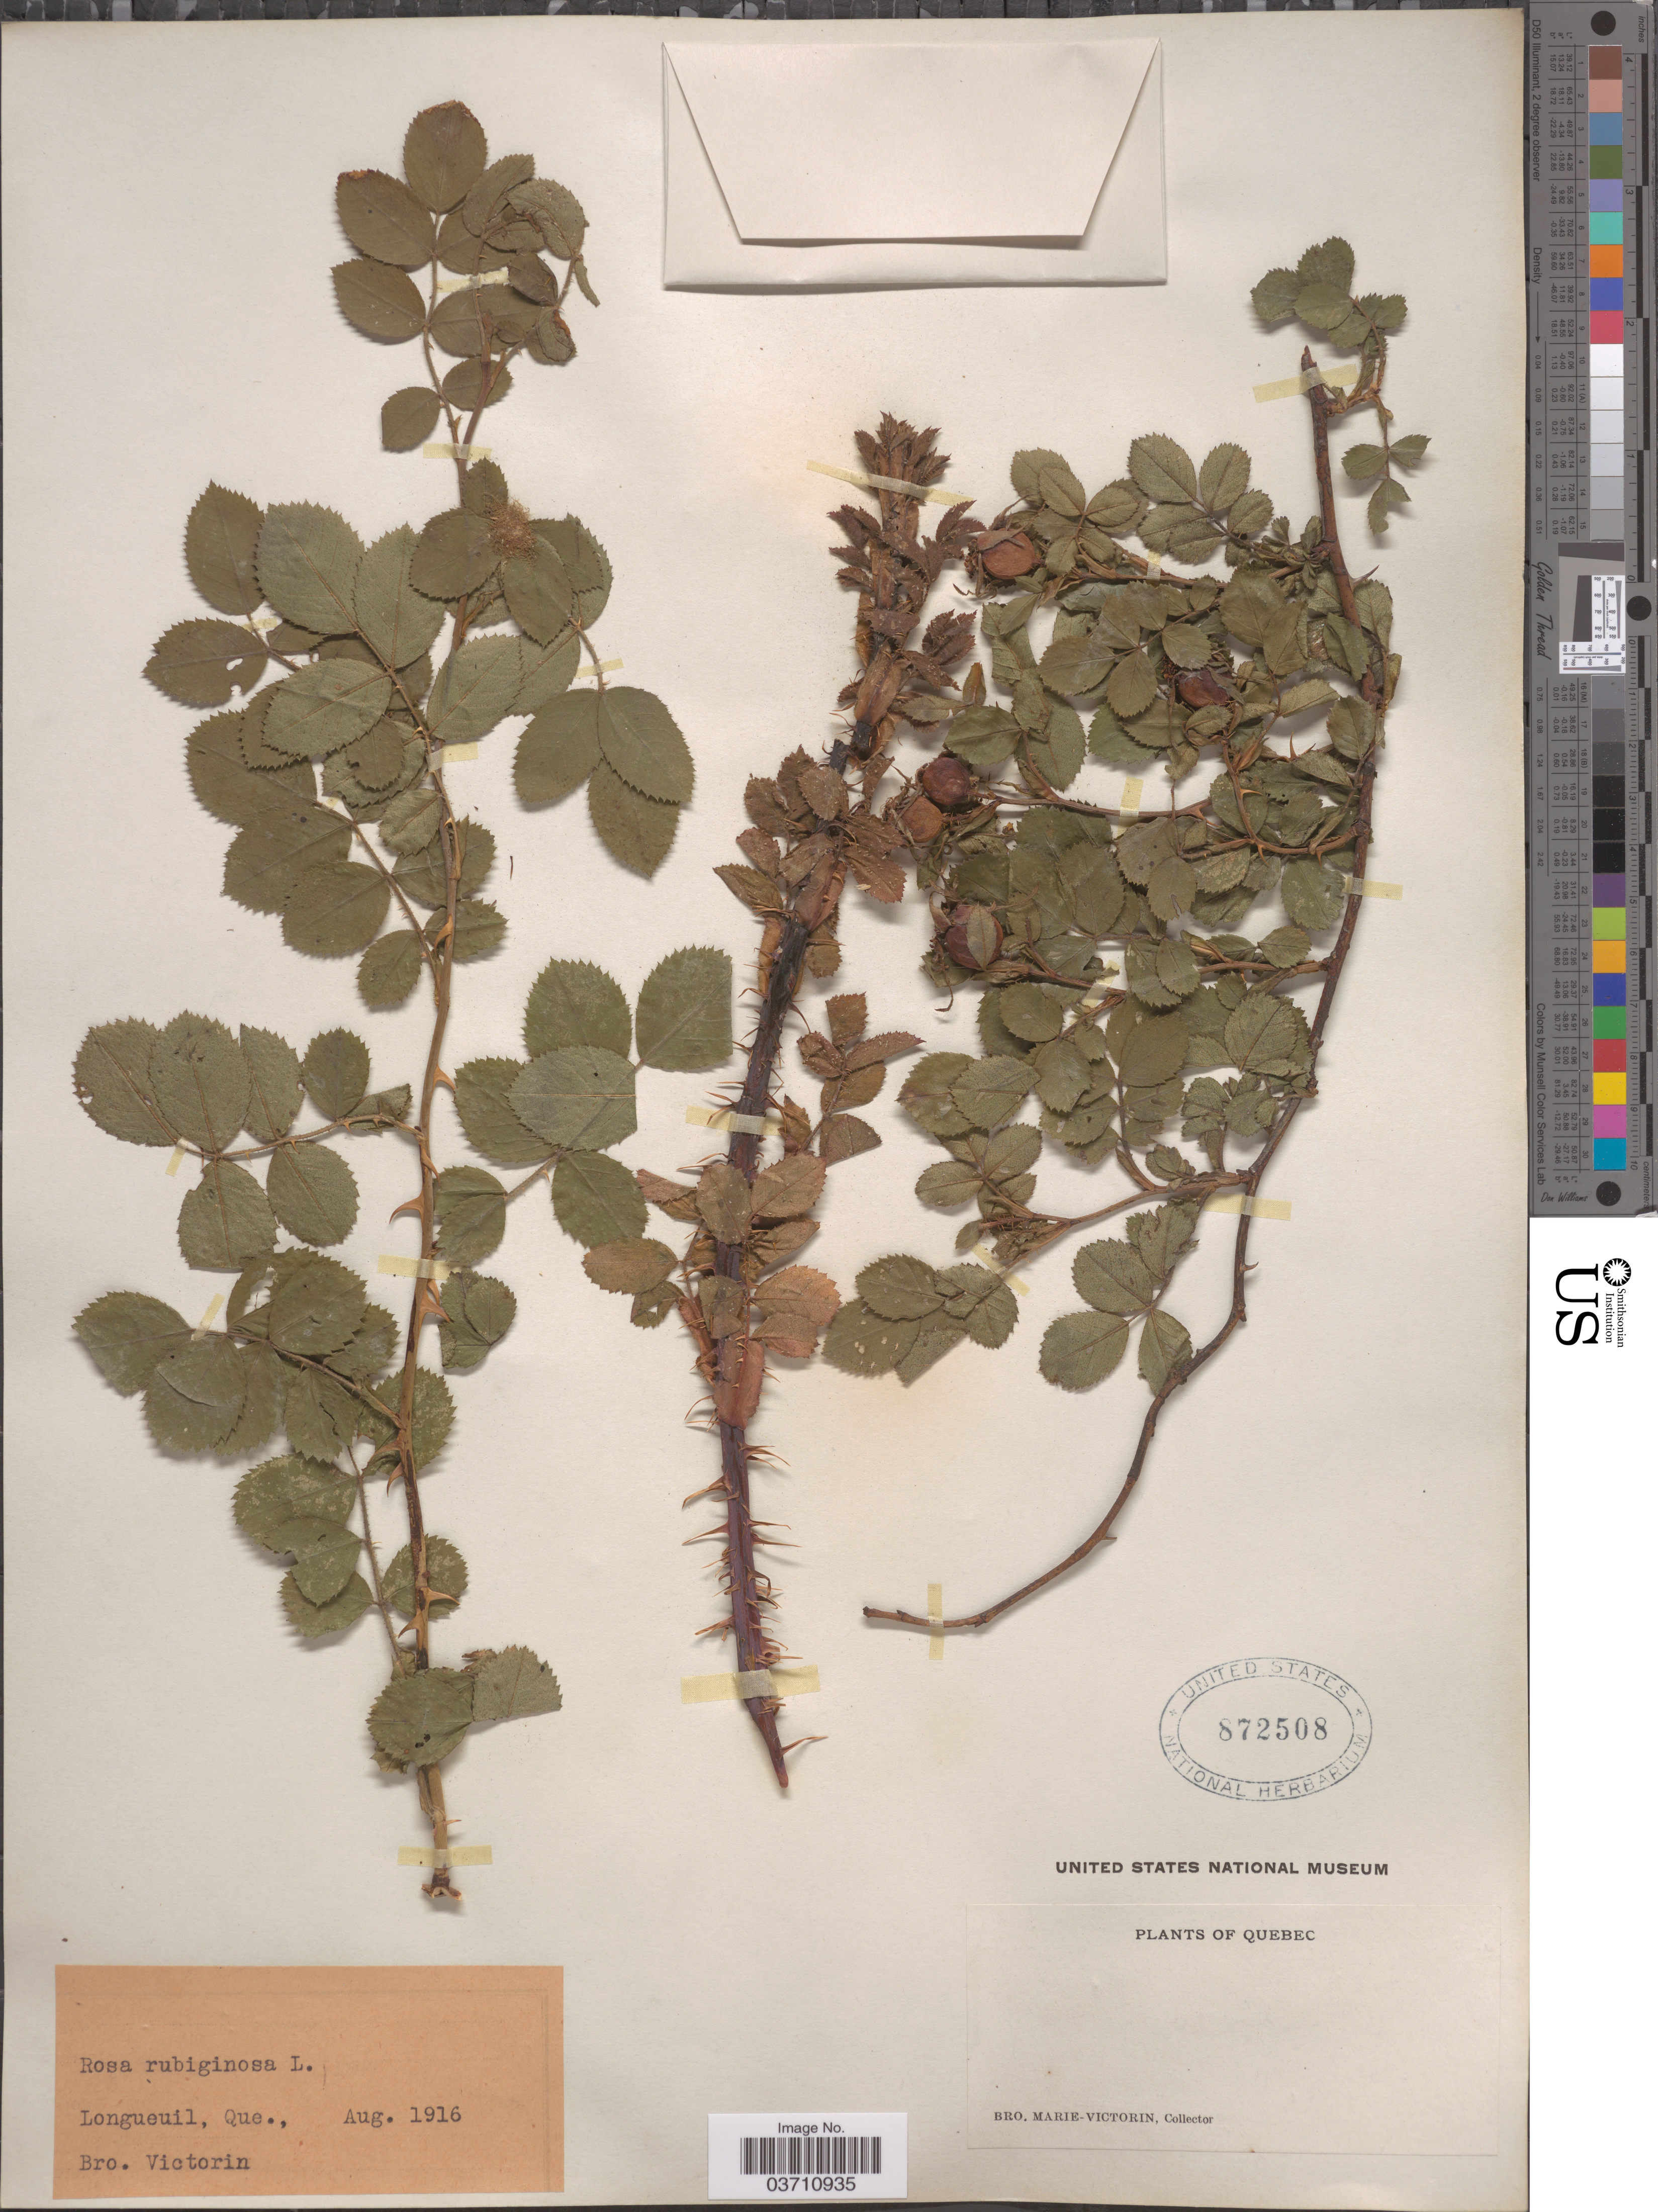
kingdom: Plantae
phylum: Tracheophyta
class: Magnoliopsida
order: Rosales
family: Rosaceae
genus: Rosa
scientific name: Rosa eglanteria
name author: L.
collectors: Fr. Marie-Victorin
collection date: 1916-08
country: Canada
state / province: Quebec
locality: Longueuil.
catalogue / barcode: US 872508